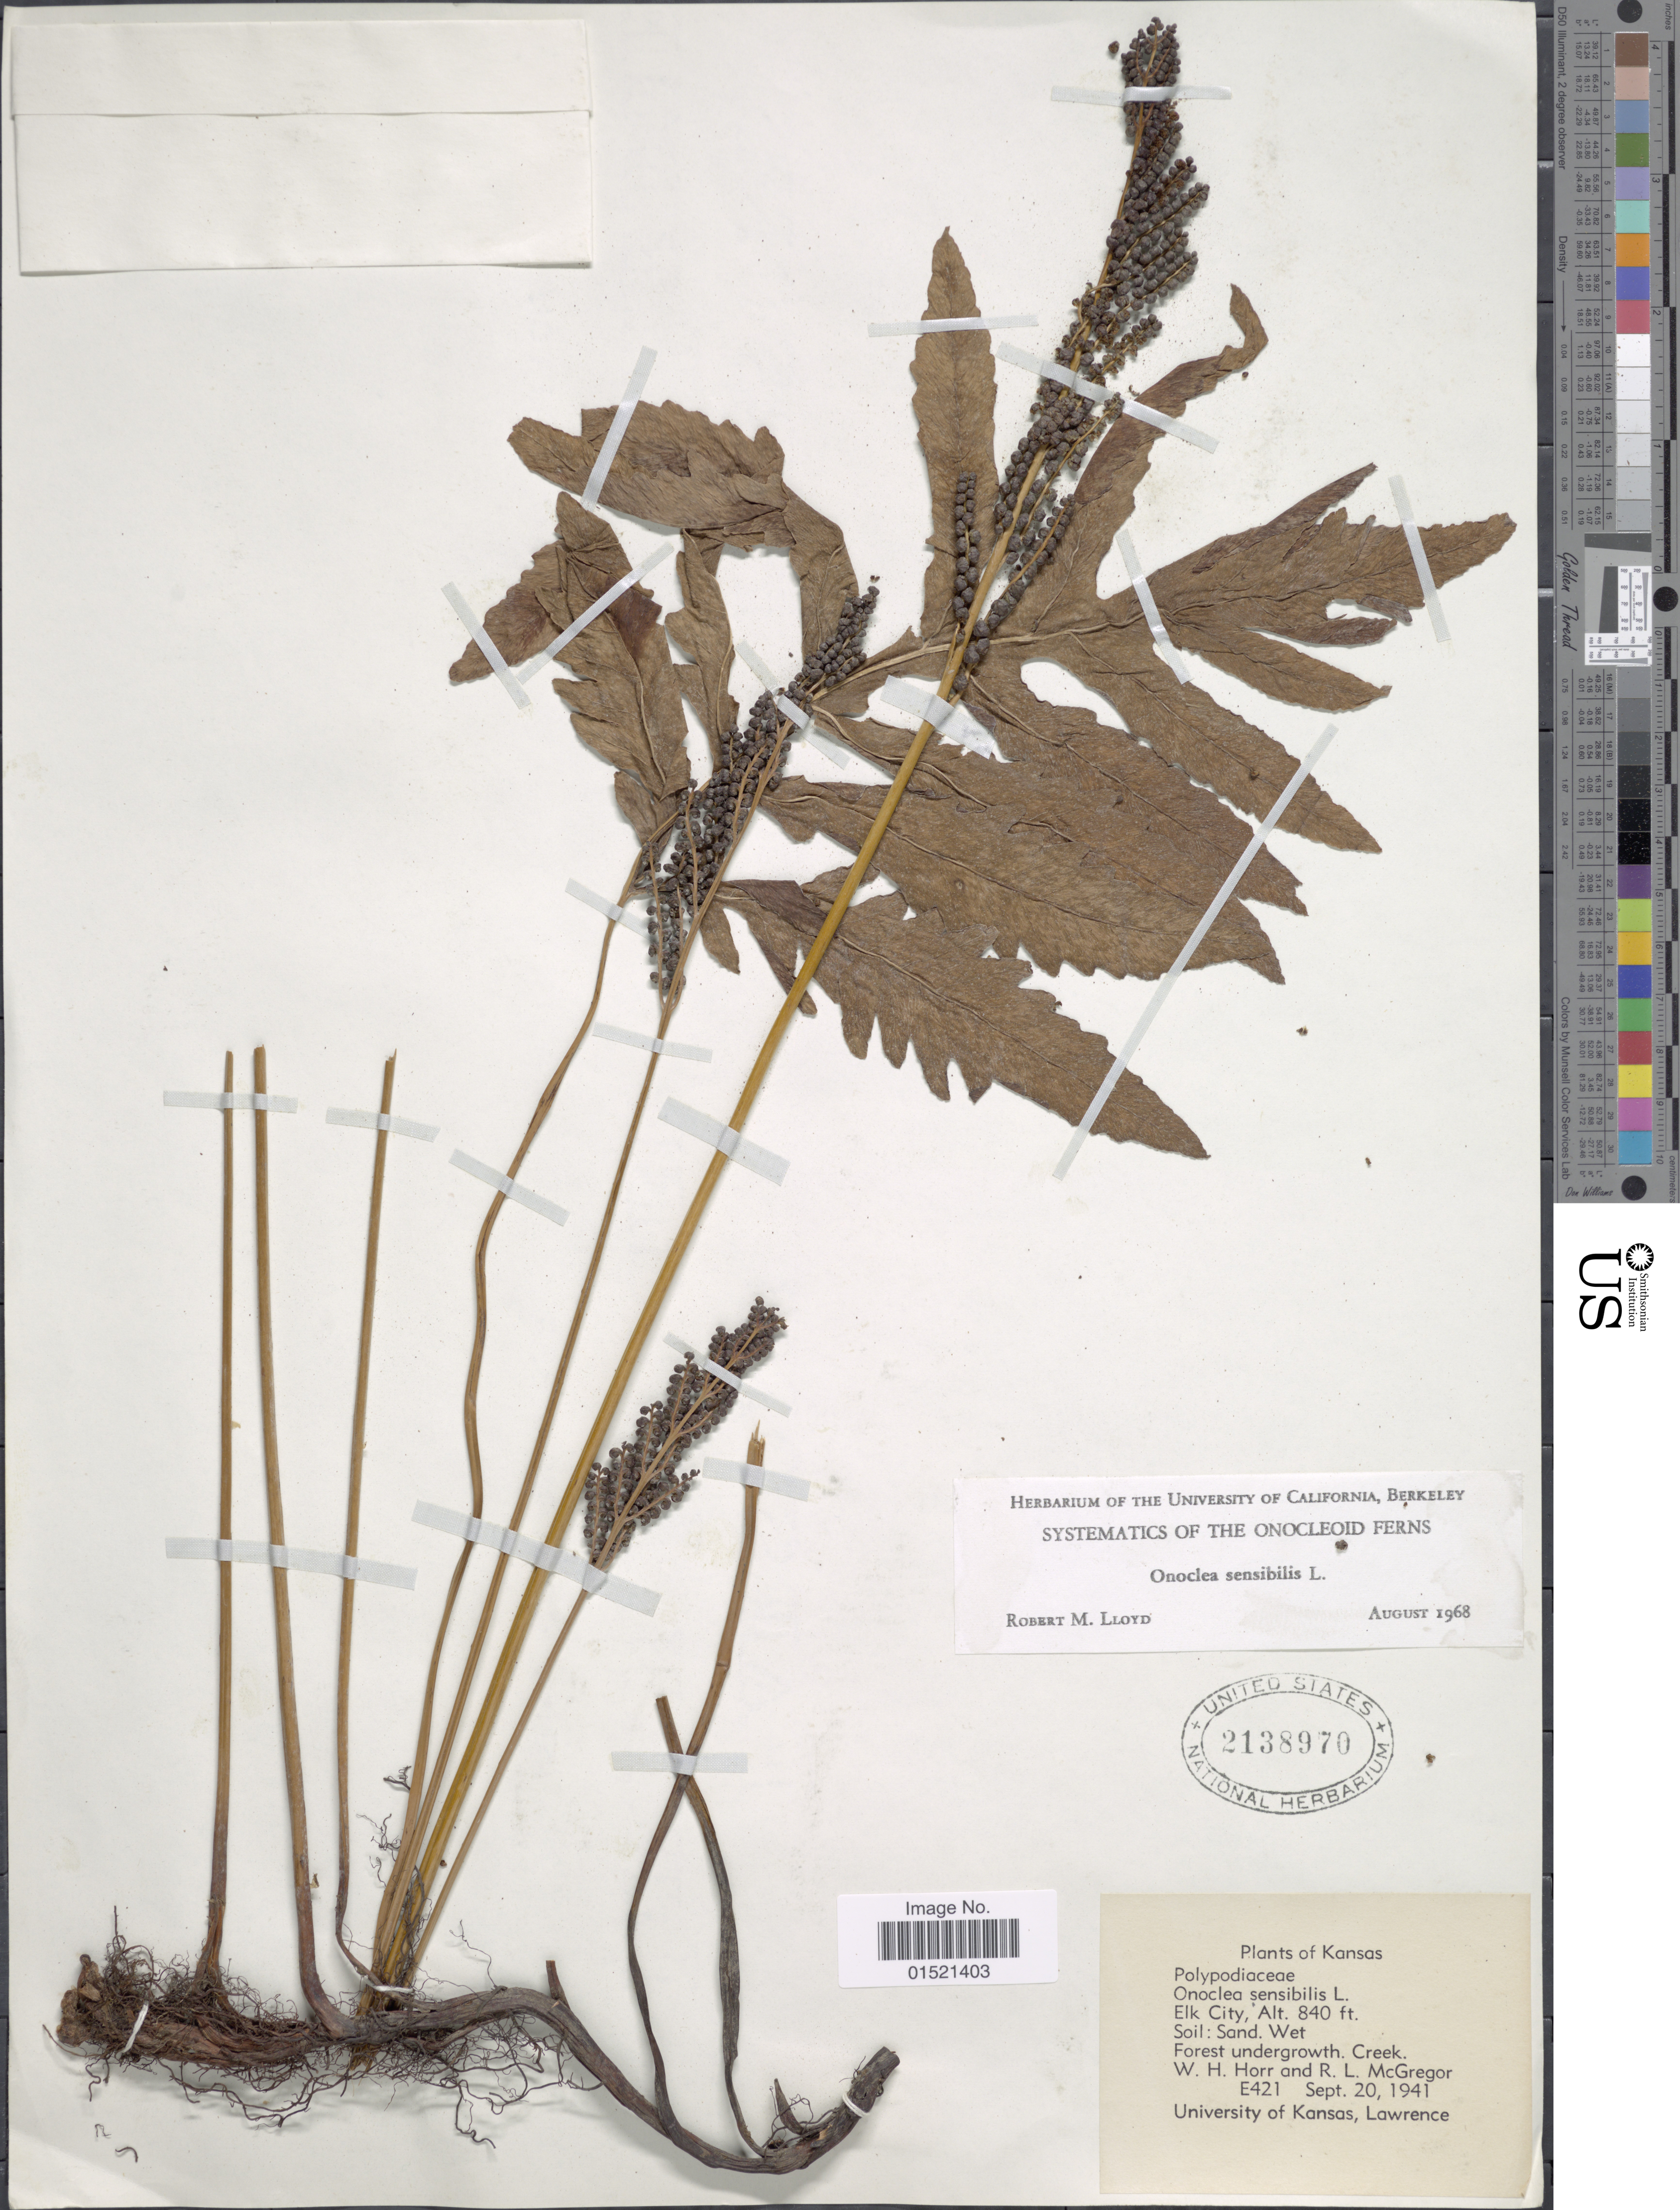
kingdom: Plantae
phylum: Tracheophyta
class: Polypodiopsida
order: Polypodiales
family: Onocleaceae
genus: Onoclea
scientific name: Onoclea sensibilis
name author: L.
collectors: W. H. Horr & R. McGregor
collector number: E421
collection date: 1941-09-20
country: United States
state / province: Kansas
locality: Elk City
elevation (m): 256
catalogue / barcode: US 2138970